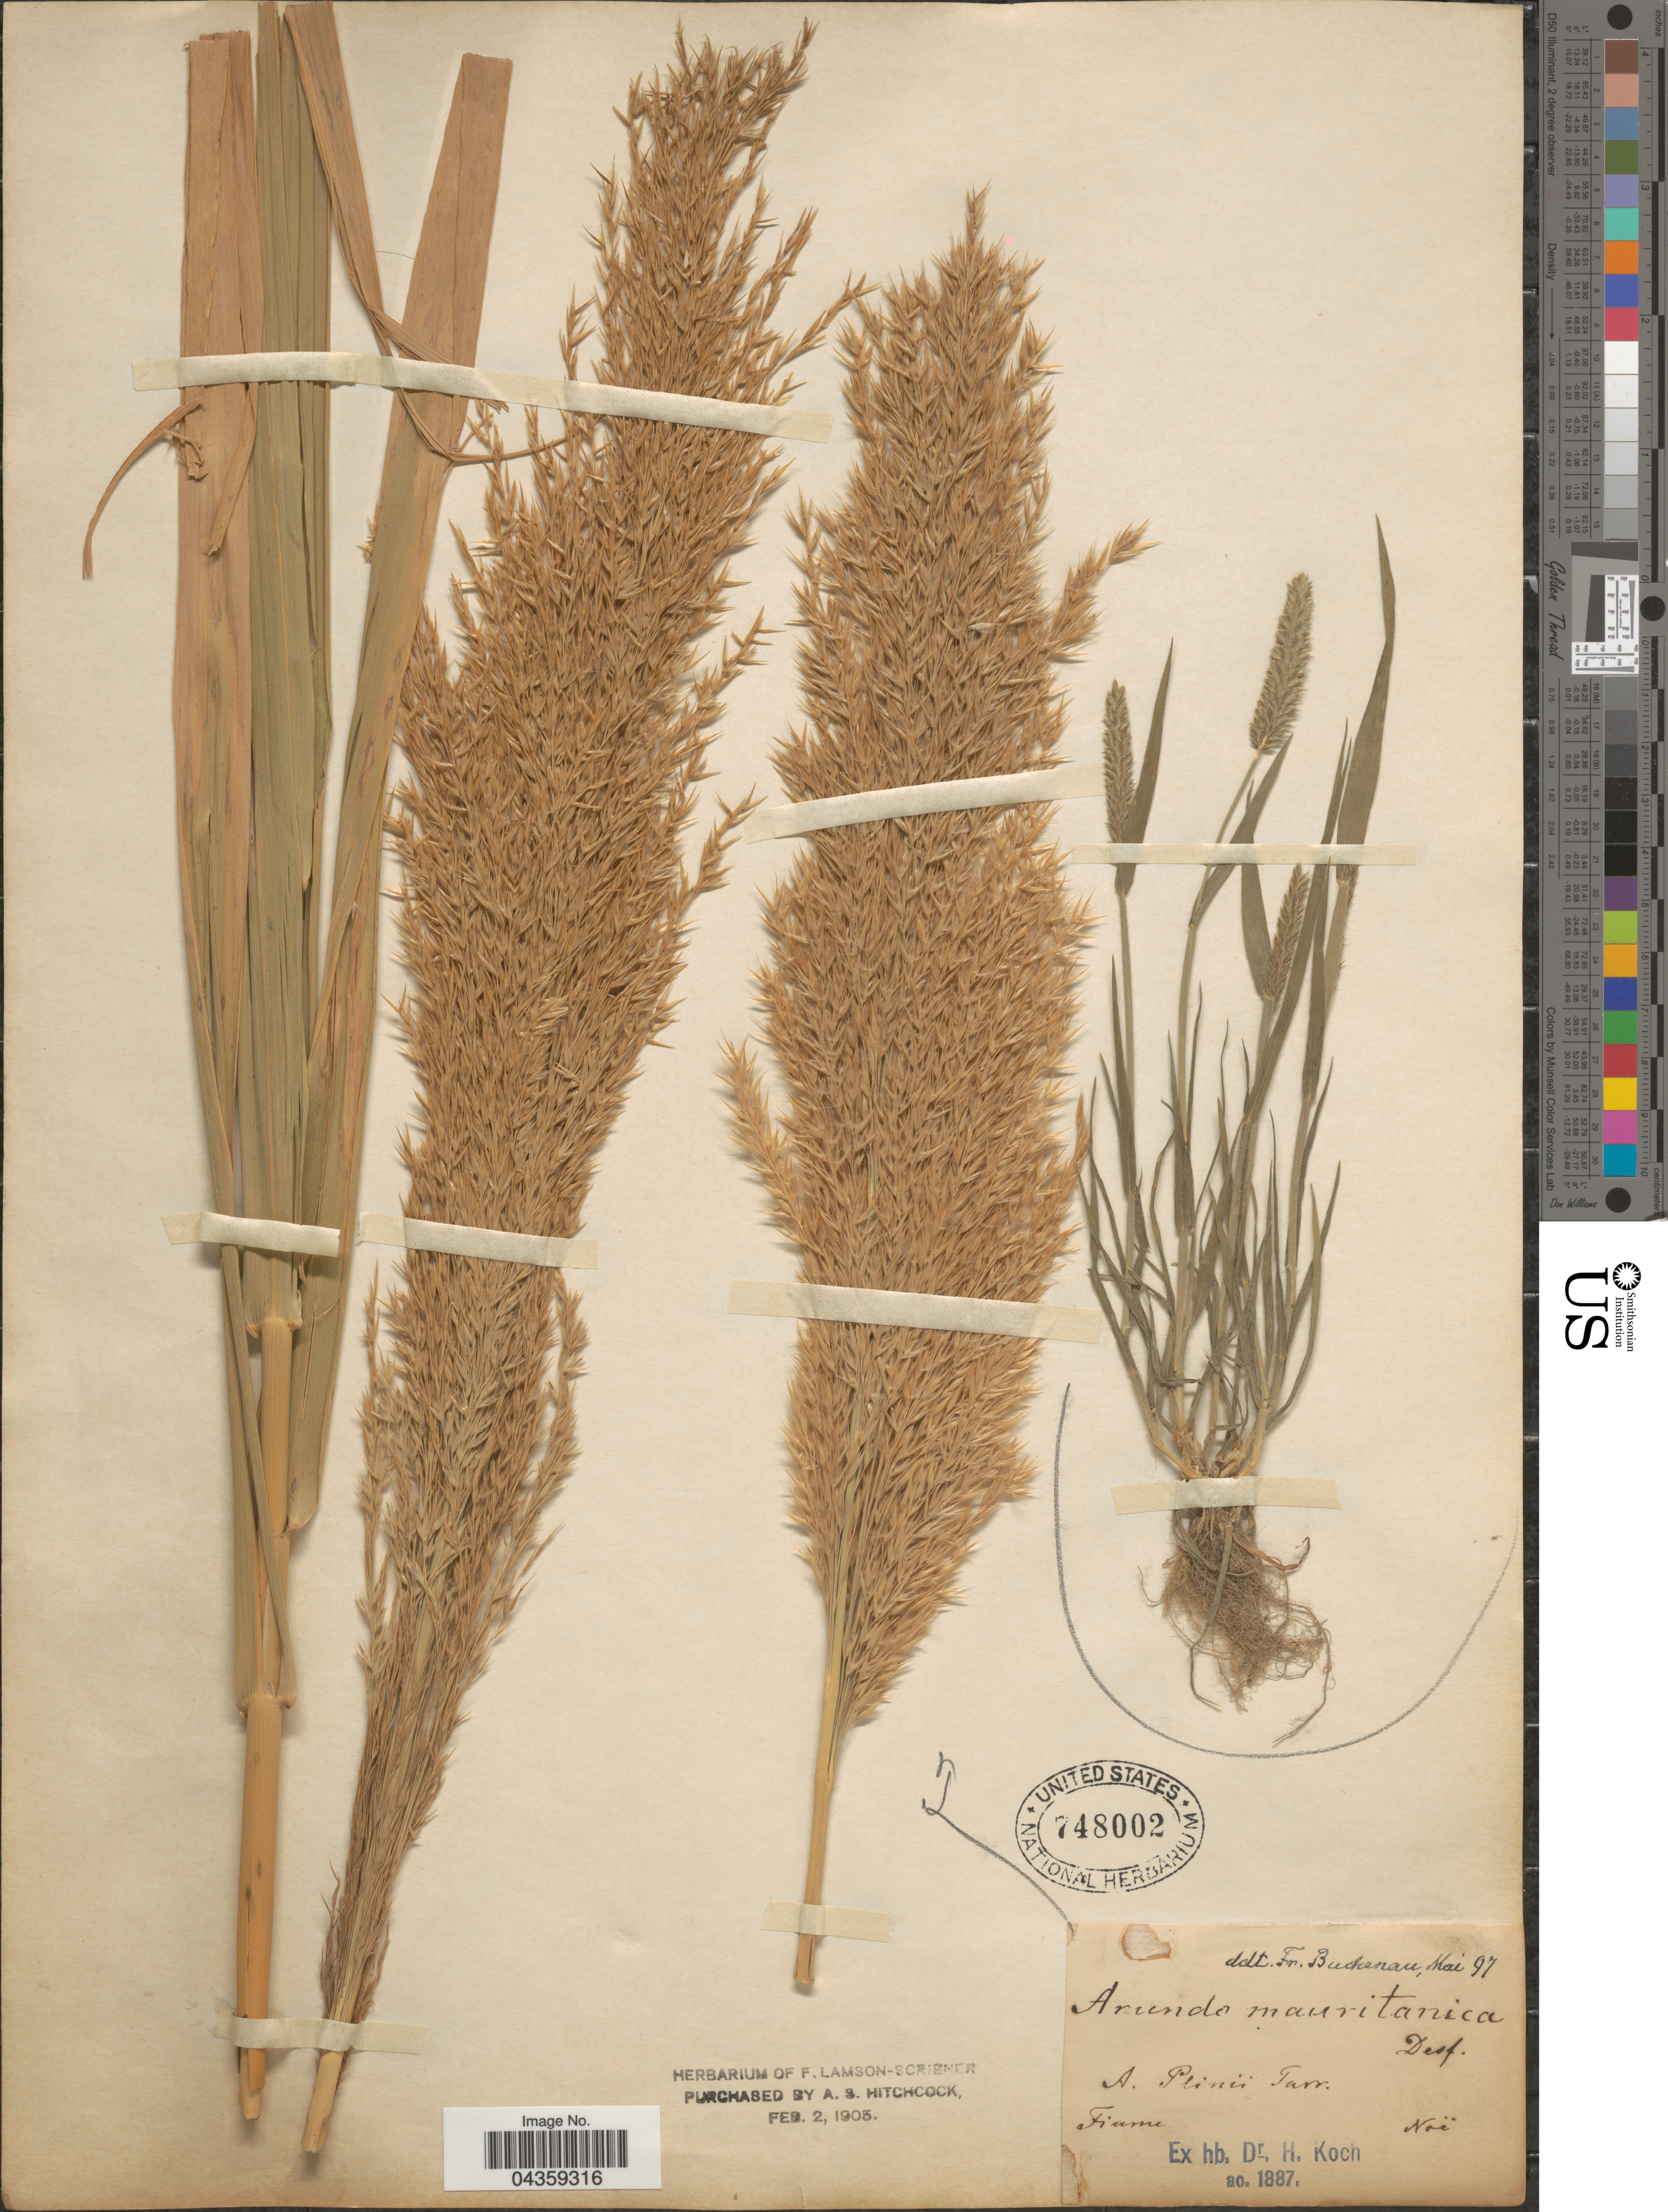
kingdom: Plantae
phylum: Tracheophyta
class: Liliopsida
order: Poales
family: Poaceae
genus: Arundo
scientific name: Arundo micrantha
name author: Lam.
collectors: Noë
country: Croatia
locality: Fiume.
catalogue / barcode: US 748002